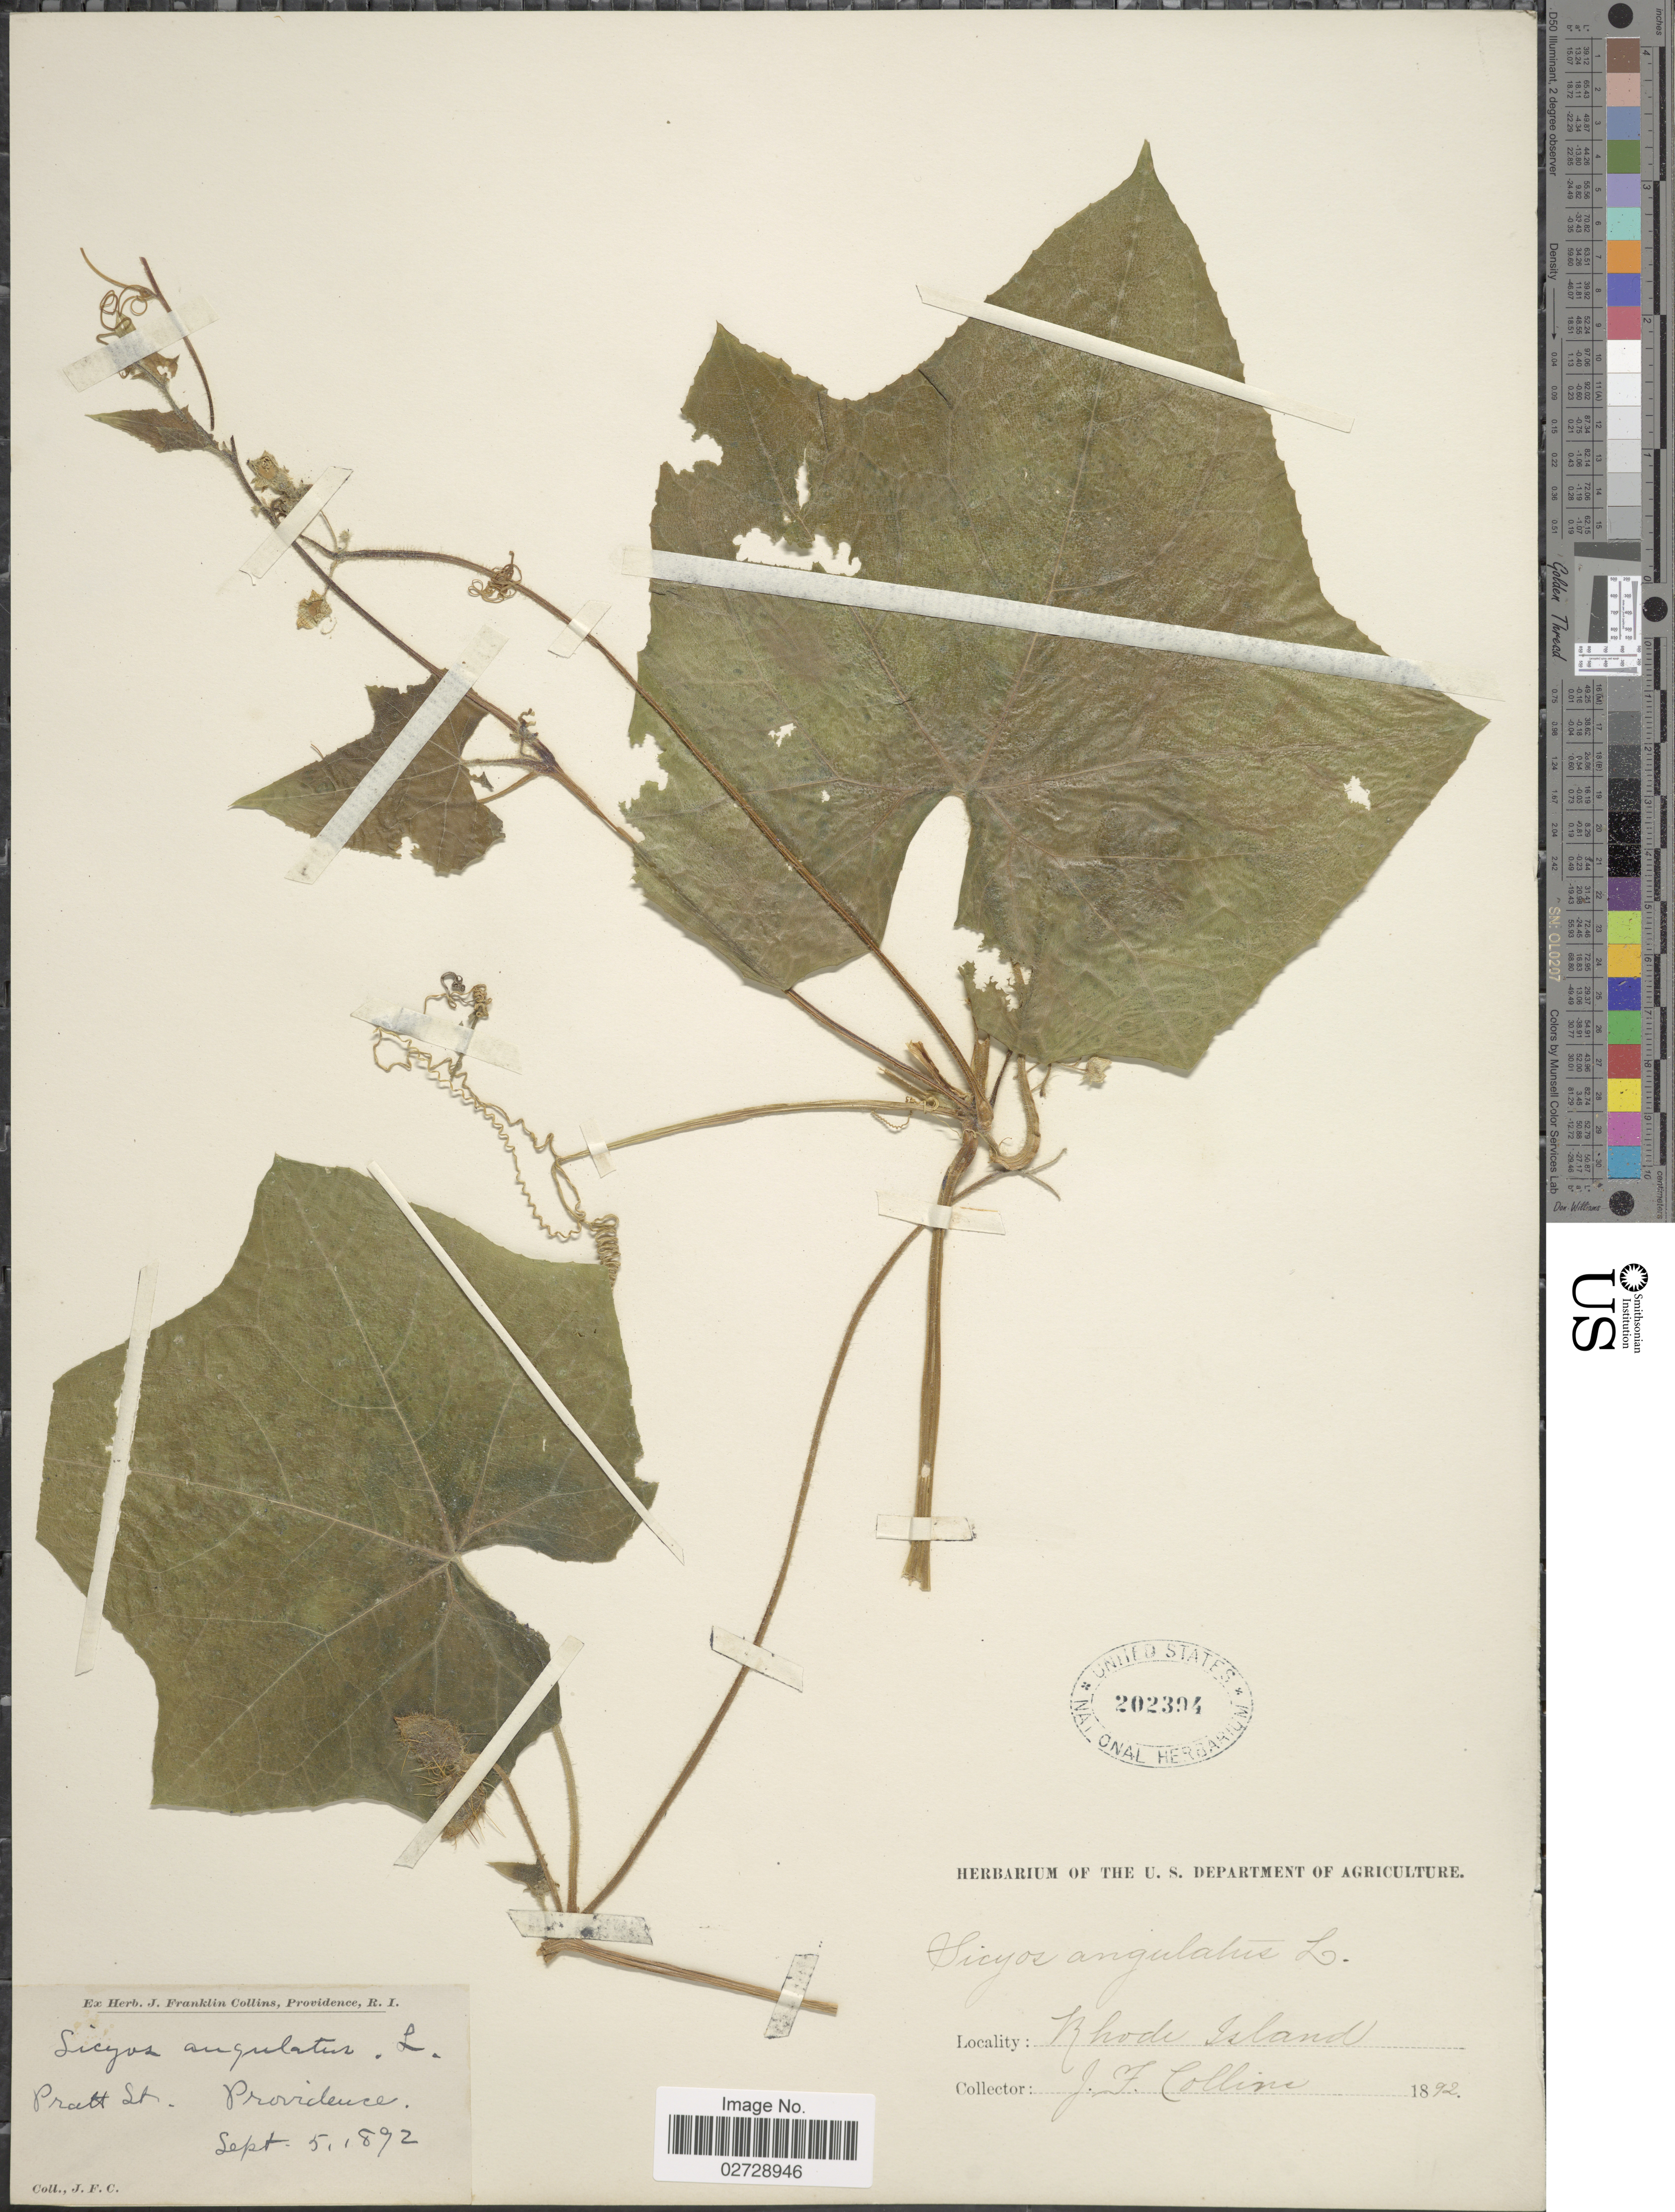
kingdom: Plantae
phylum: Tracheophyta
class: Magnoliopsida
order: Cucurbitales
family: Cucurbitaceae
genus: Sicyos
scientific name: Sicyos angulatus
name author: L.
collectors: J. Collins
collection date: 1892-09-05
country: United States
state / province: Rhode Island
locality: Pratt St. Providence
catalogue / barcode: US 202394